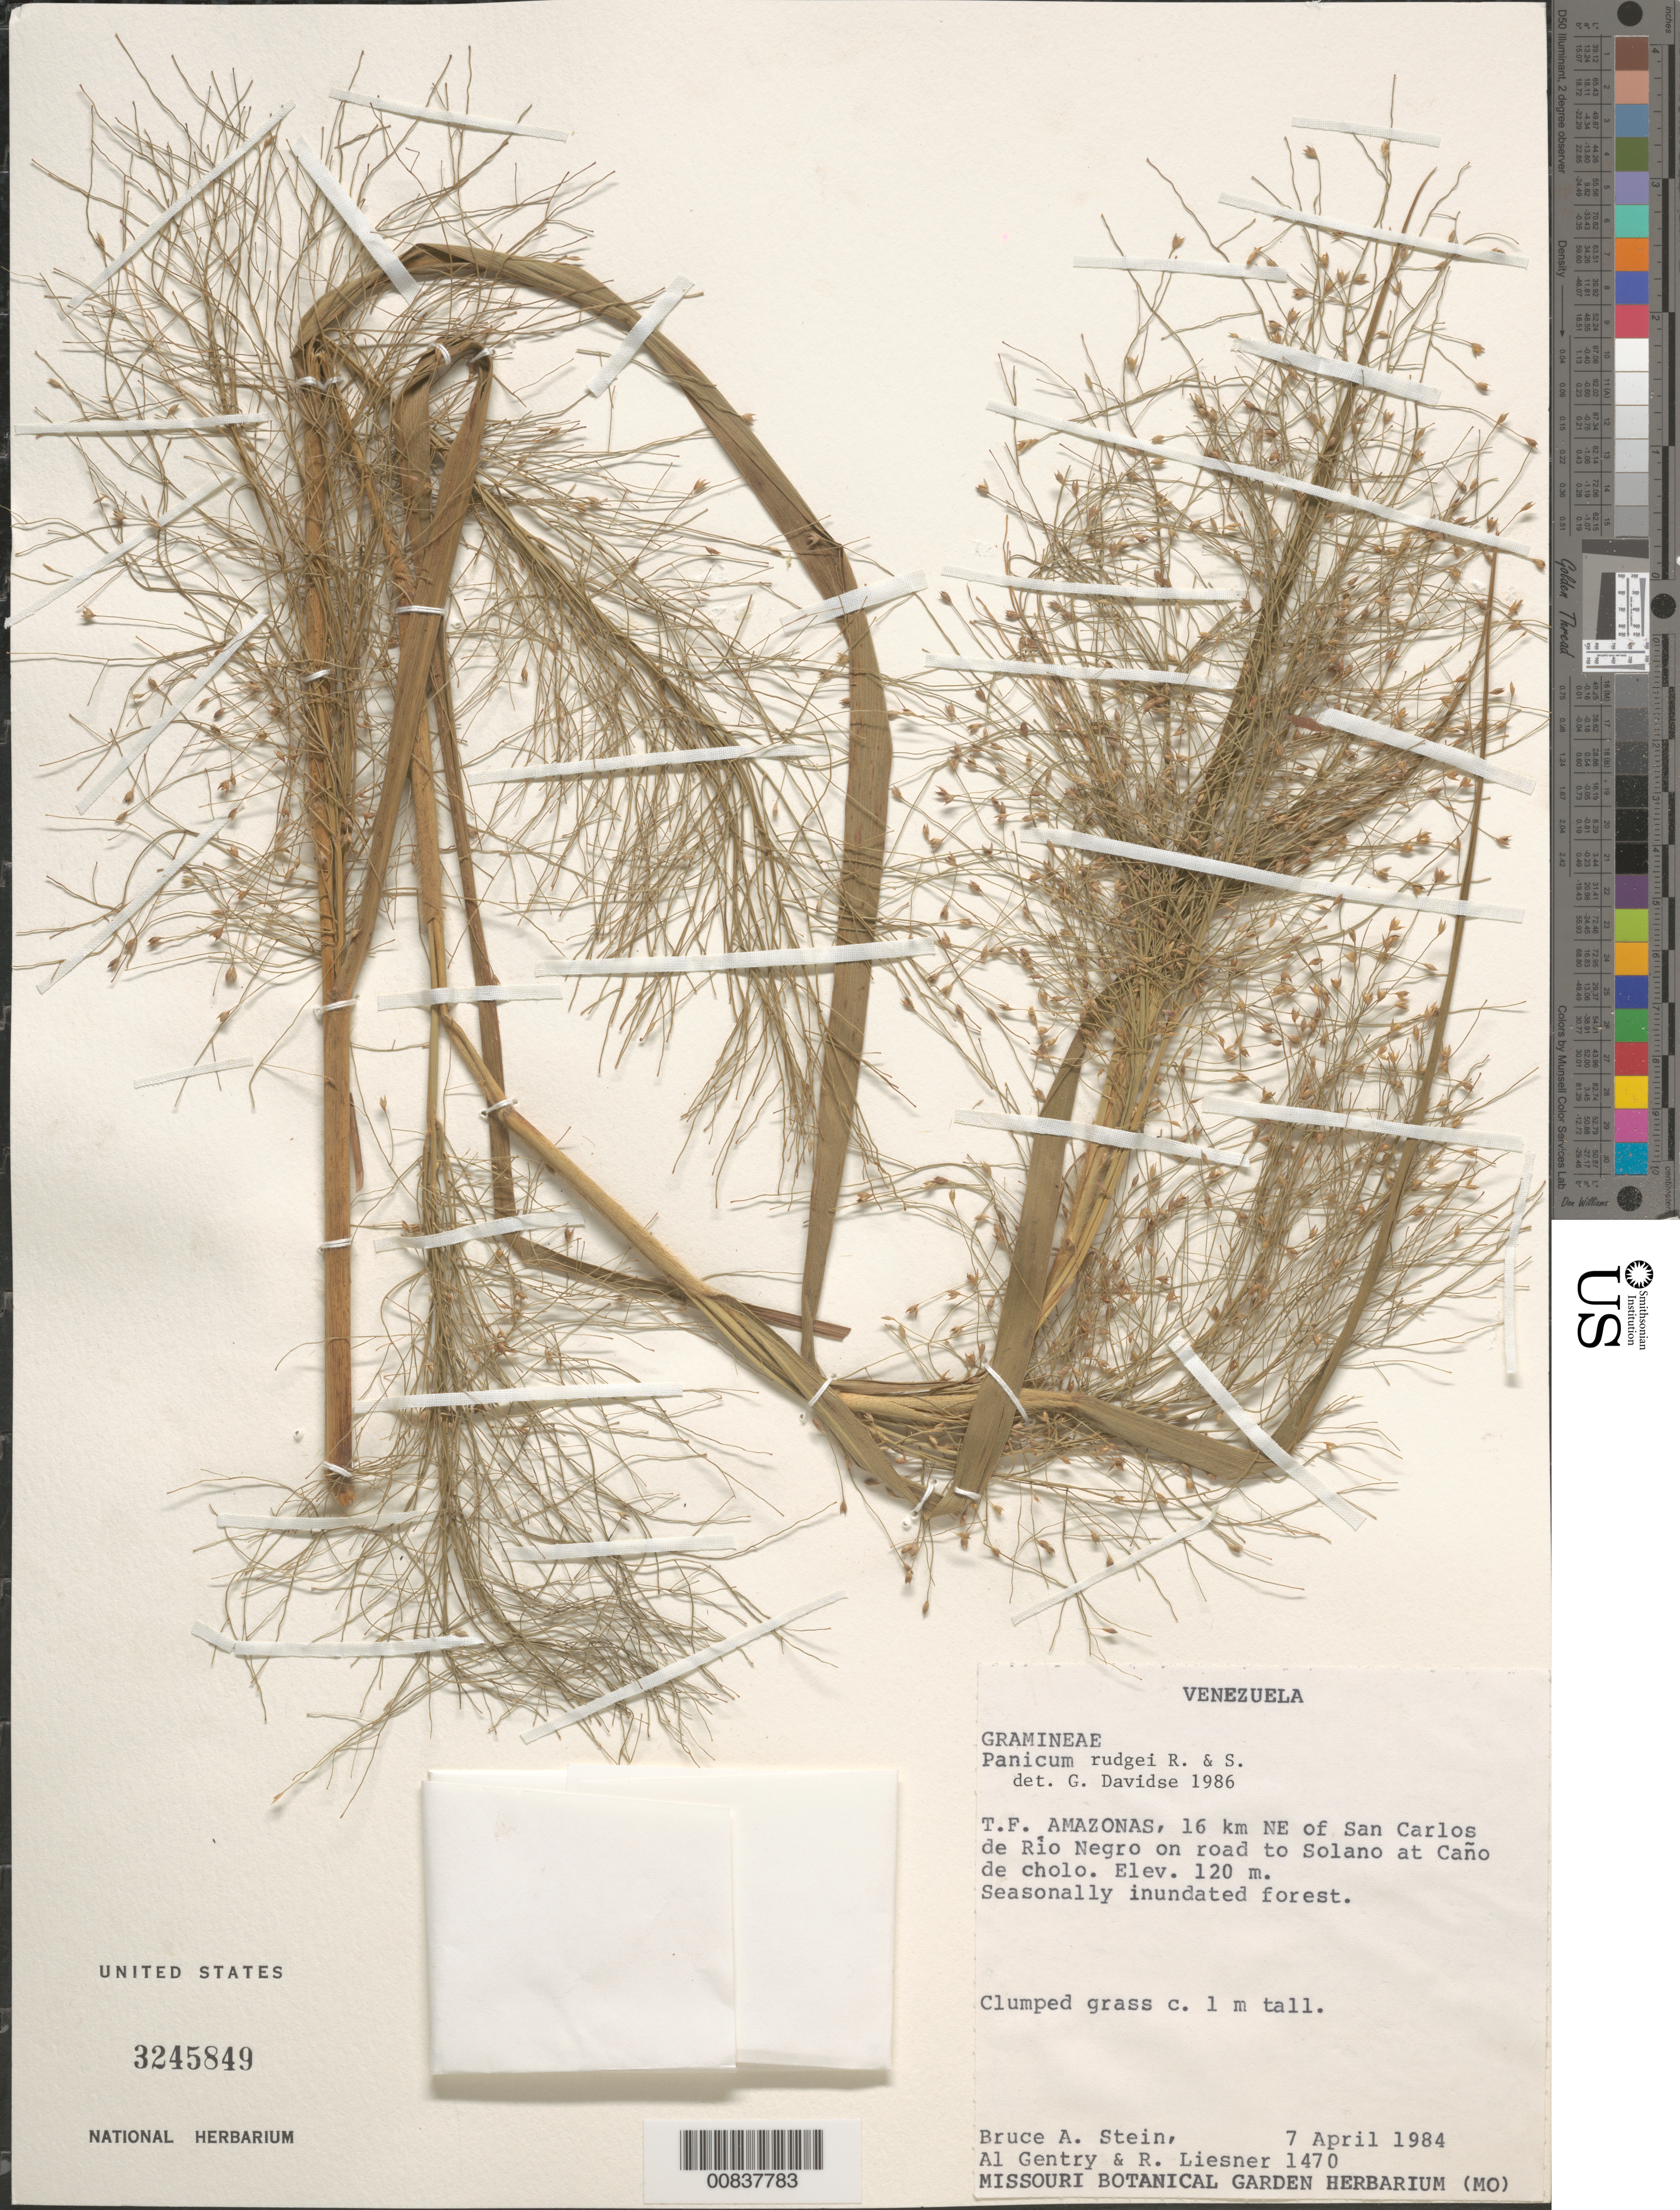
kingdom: Plantae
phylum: Tracheophyta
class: Liliopsida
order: Poales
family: Poaceae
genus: Panicum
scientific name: Panicum rudgei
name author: Roem. & Schult.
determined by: Davidse, Gerrit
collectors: B. A. Stein, A. H. Gentry & R. L. Liesner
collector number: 1470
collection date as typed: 7-Apr-84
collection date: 1984-04-07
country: Venezuela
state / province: Amazonas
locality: San Carlos de Río Negro, 16 km NE of on road to Solano at Caño de Cholo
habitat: Seasonally inundated forest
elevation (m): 120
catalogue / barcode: US 3245849